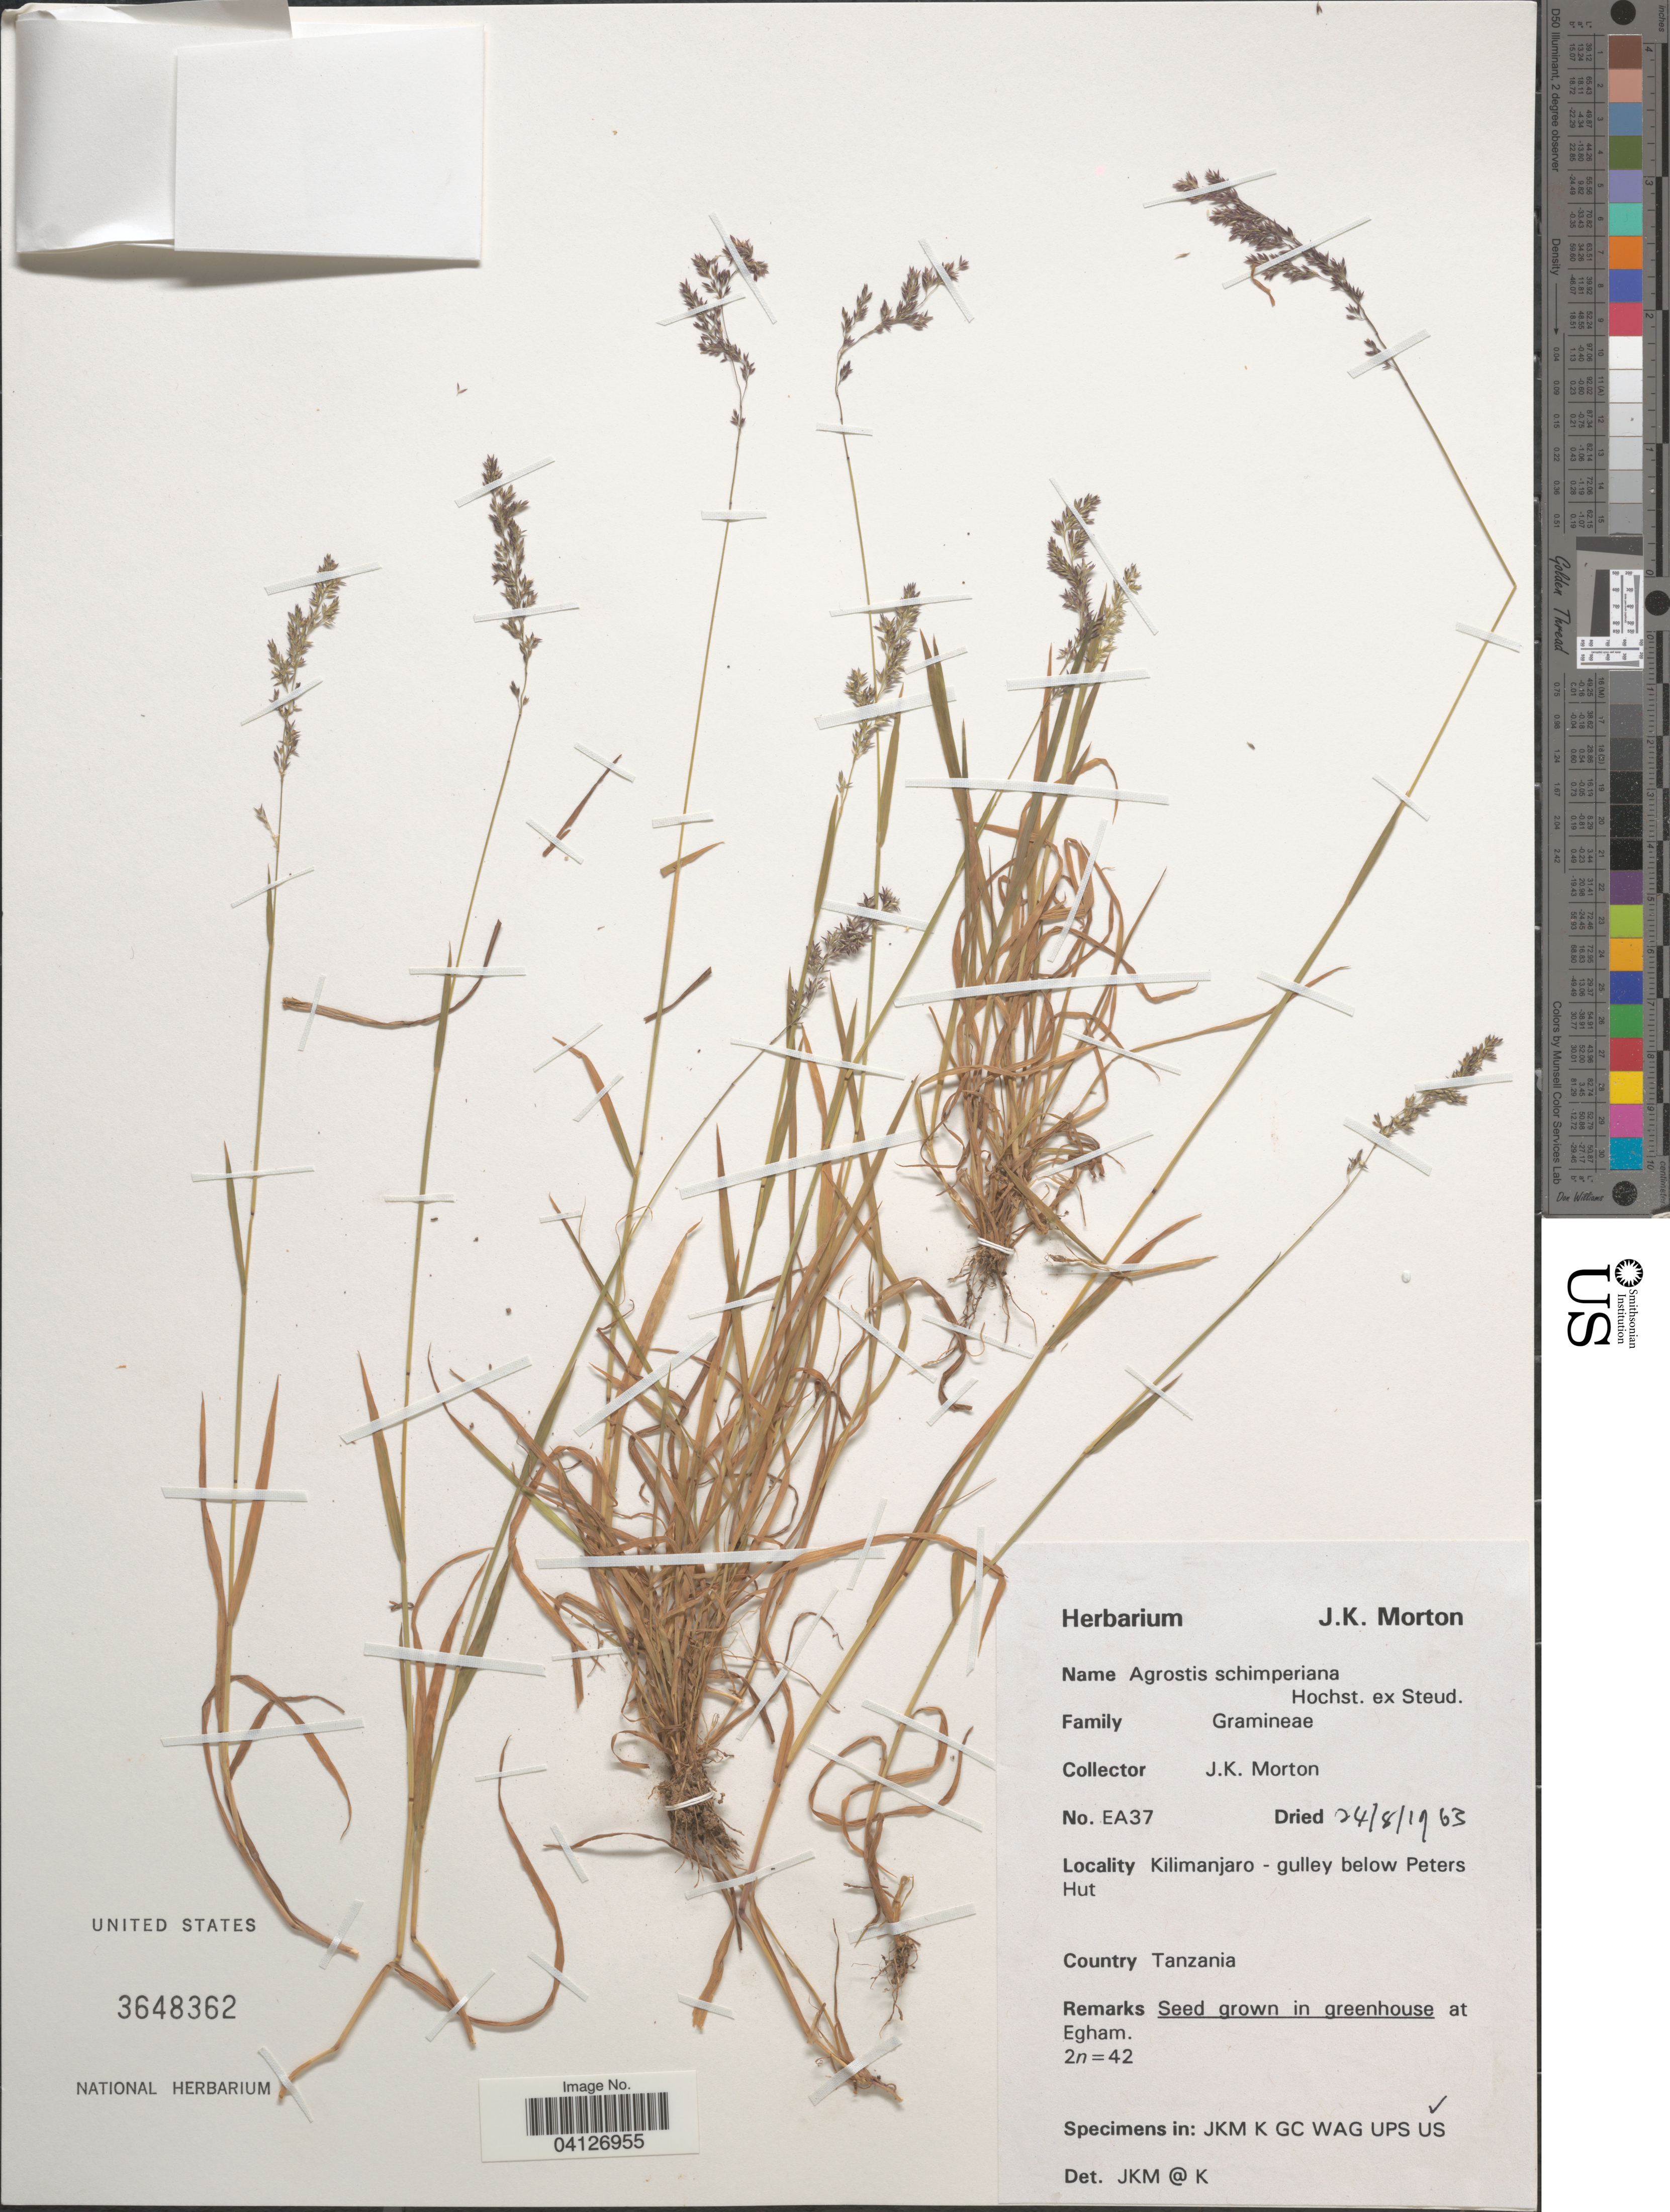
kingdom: Plantae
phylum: Tracheophyta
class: Liliopsida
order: Poales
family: Poaceae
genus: Agrostis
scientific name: Agrostis schimperiana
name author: Hochst. ex Steud.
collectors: J. K. Morton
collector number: EA37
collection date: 1963-08-24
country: Tanzania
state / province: Kilimanjaro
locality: Gulley below Peters Hut.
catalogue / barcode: US 3648362